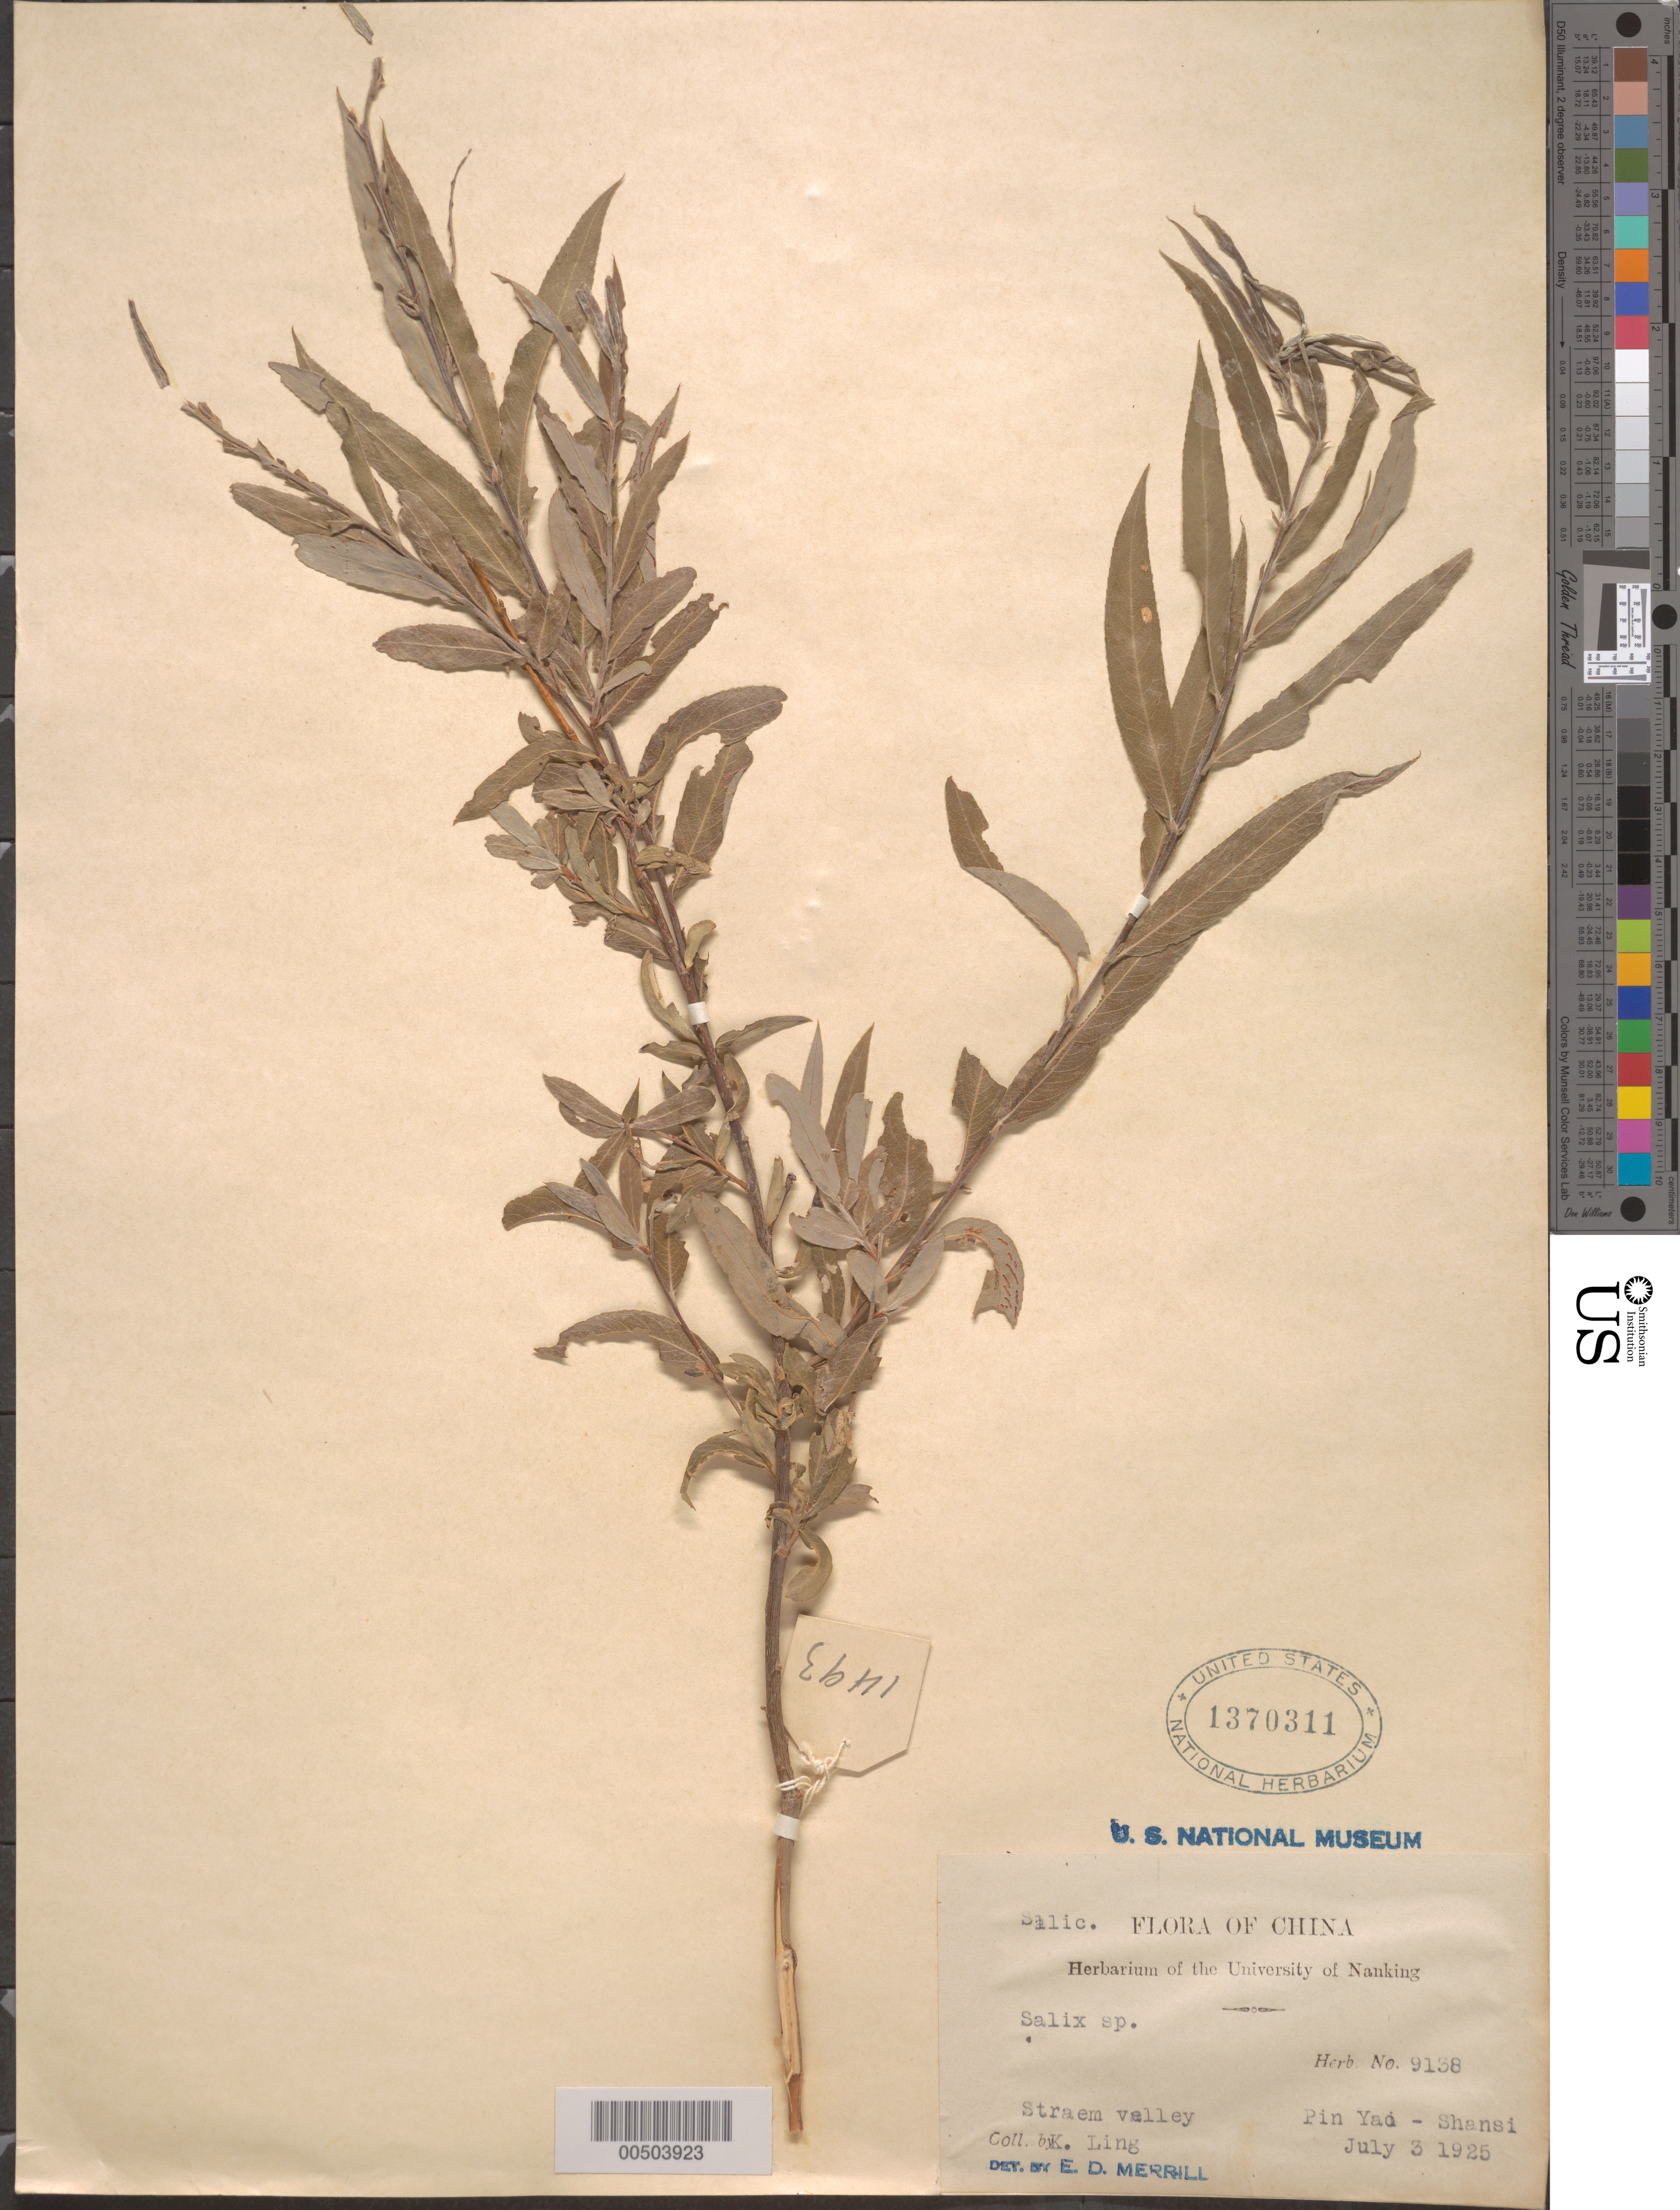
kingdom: Plantae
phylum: Tracheophyta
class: Magnoliopsida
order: Malpighiales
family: Salicaceae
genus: Salix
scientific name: Salix sp.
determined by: Merrill, Elmer D.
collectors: K. Ling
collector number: herb. no. 9138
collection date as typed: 03 Jul 1925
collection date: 1925-07-03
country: China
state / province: Shanxi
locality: Stream valley, Pin Yao District (P'ing-yao Hsien or Pingyao Xian?)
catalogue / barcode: US 1370311